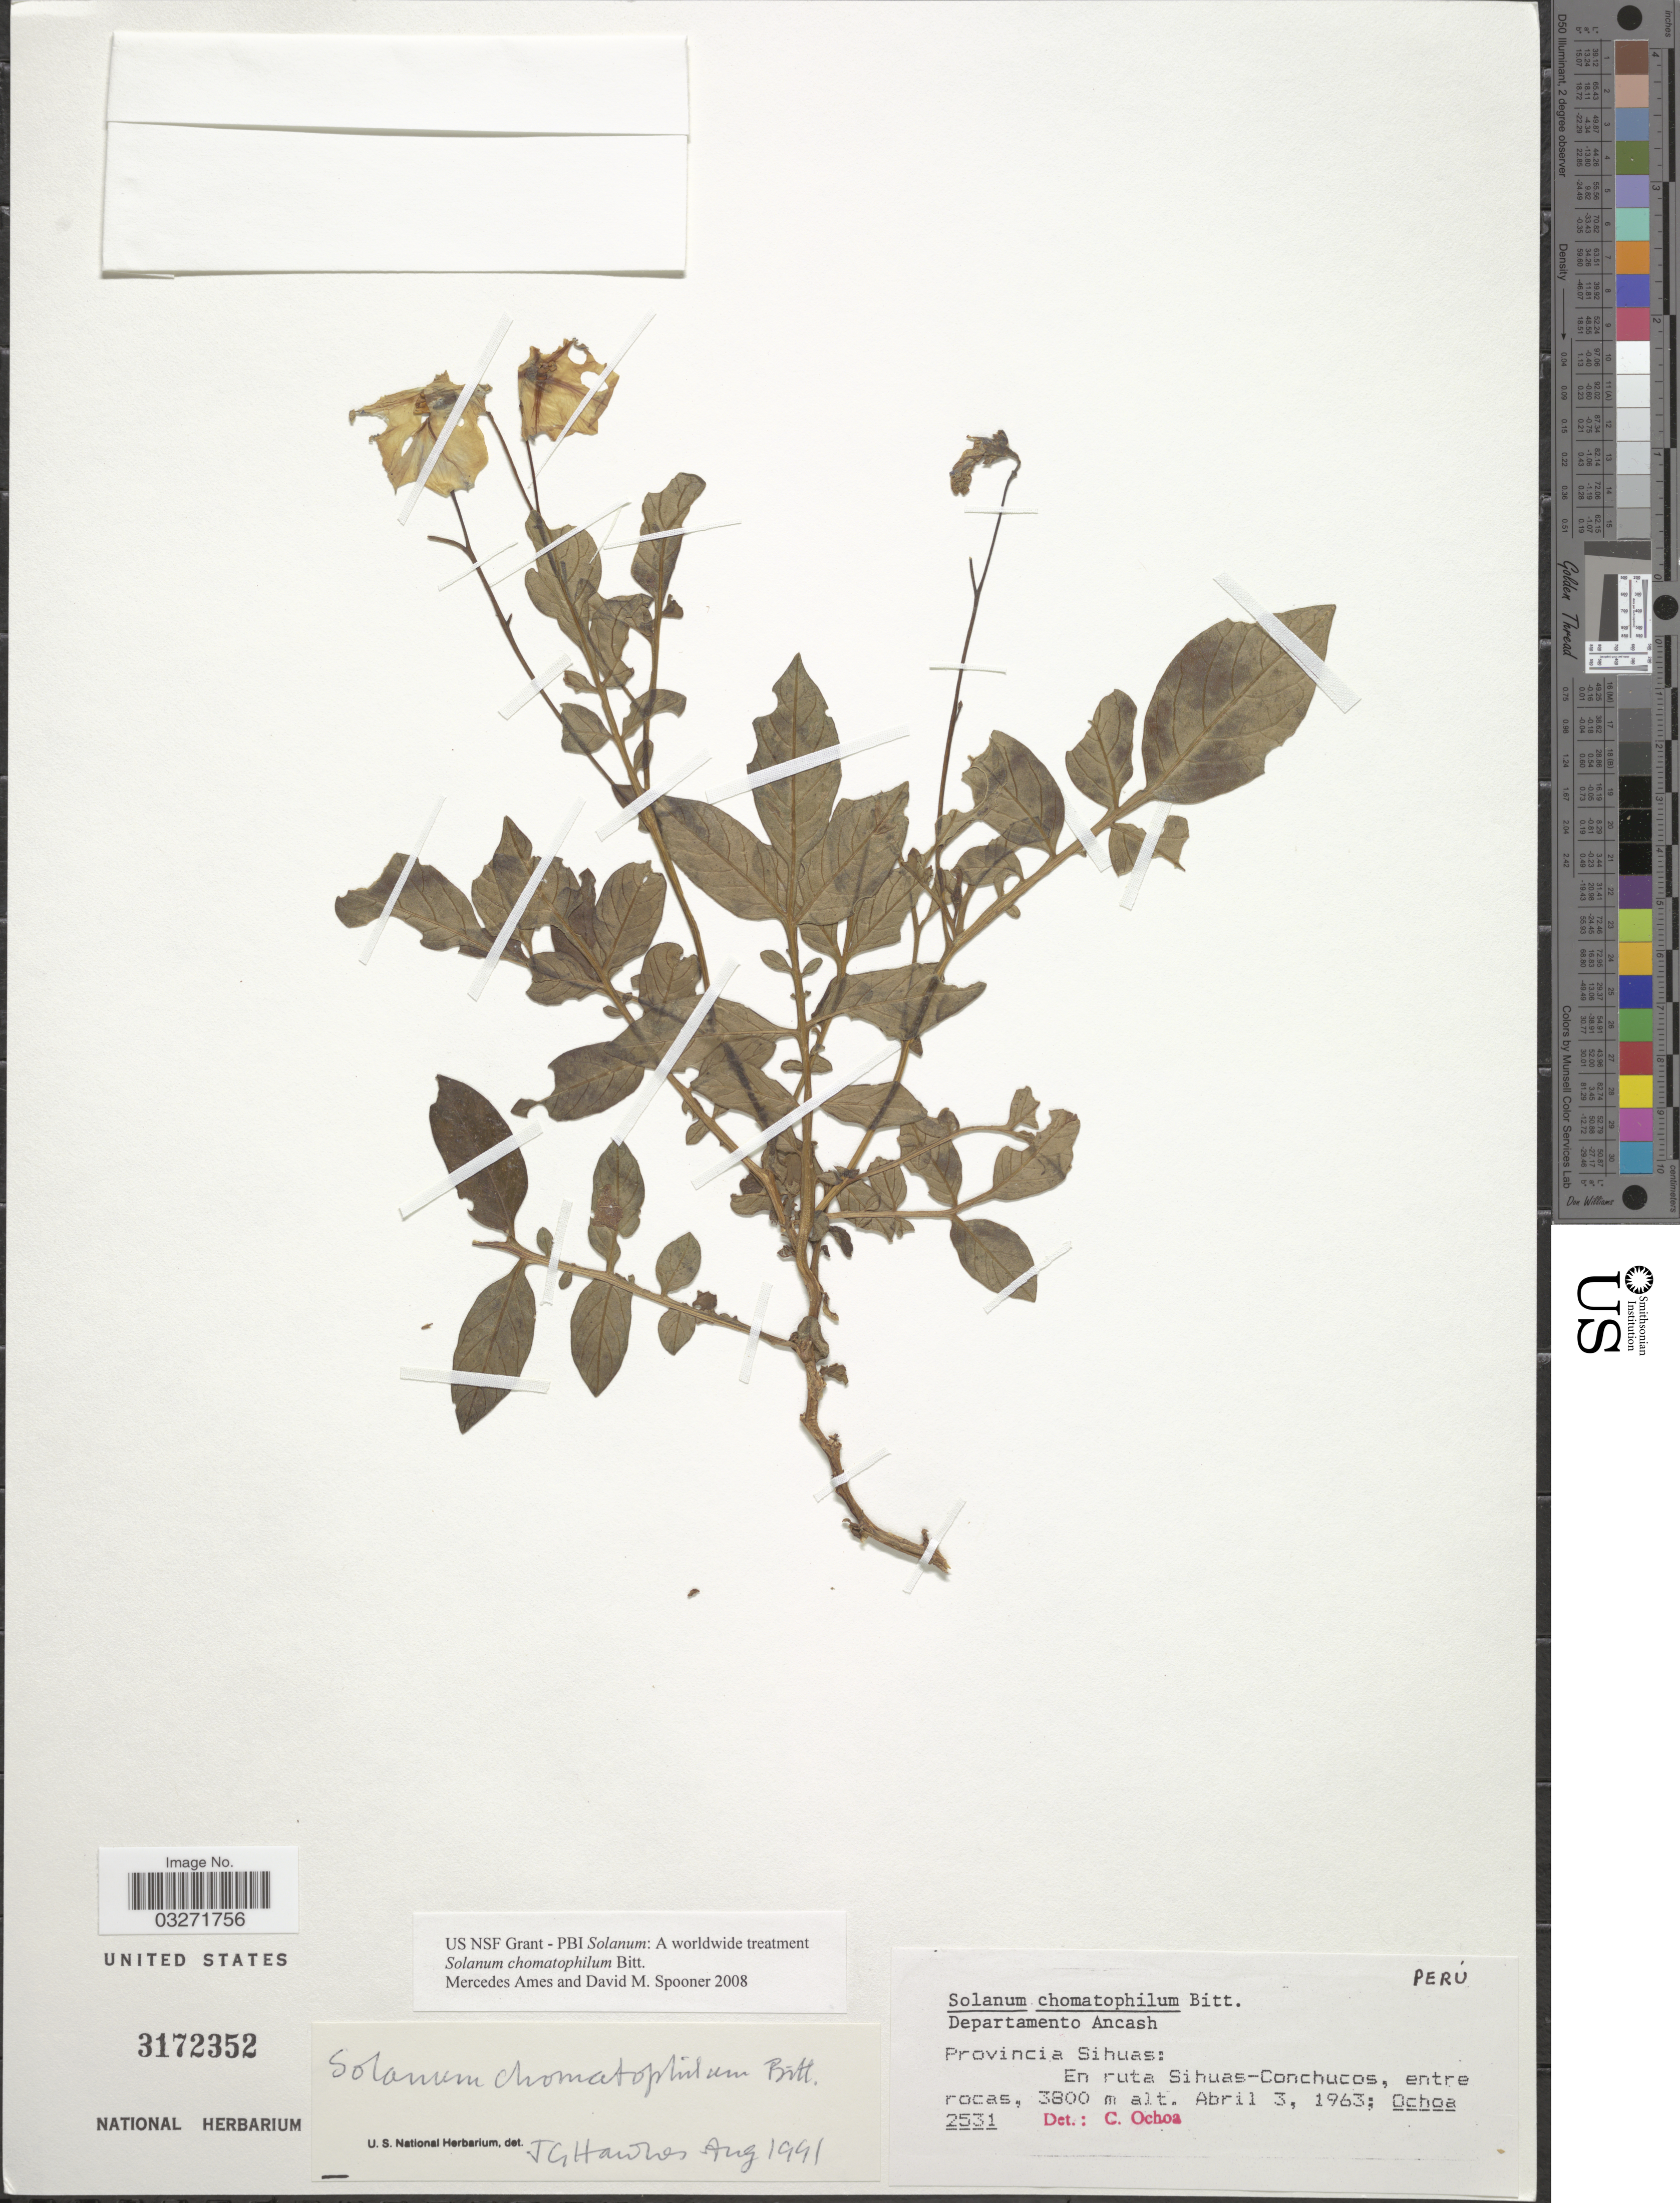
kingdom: Plantae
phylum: Tracheophyta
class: Magnoliopsida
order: Solanales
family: Solanaceae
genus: Solanum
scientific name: Solanum chomatophilum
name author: Bitter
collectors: -. Ochoa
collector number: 2531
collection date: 1963-04-03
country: Peru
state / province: Ancash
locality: Departamento Ancash. Provincia Sihuas: En ruta Sihuas-Conchucos, entre rocas.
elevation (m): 3800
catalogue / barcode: US 3172352